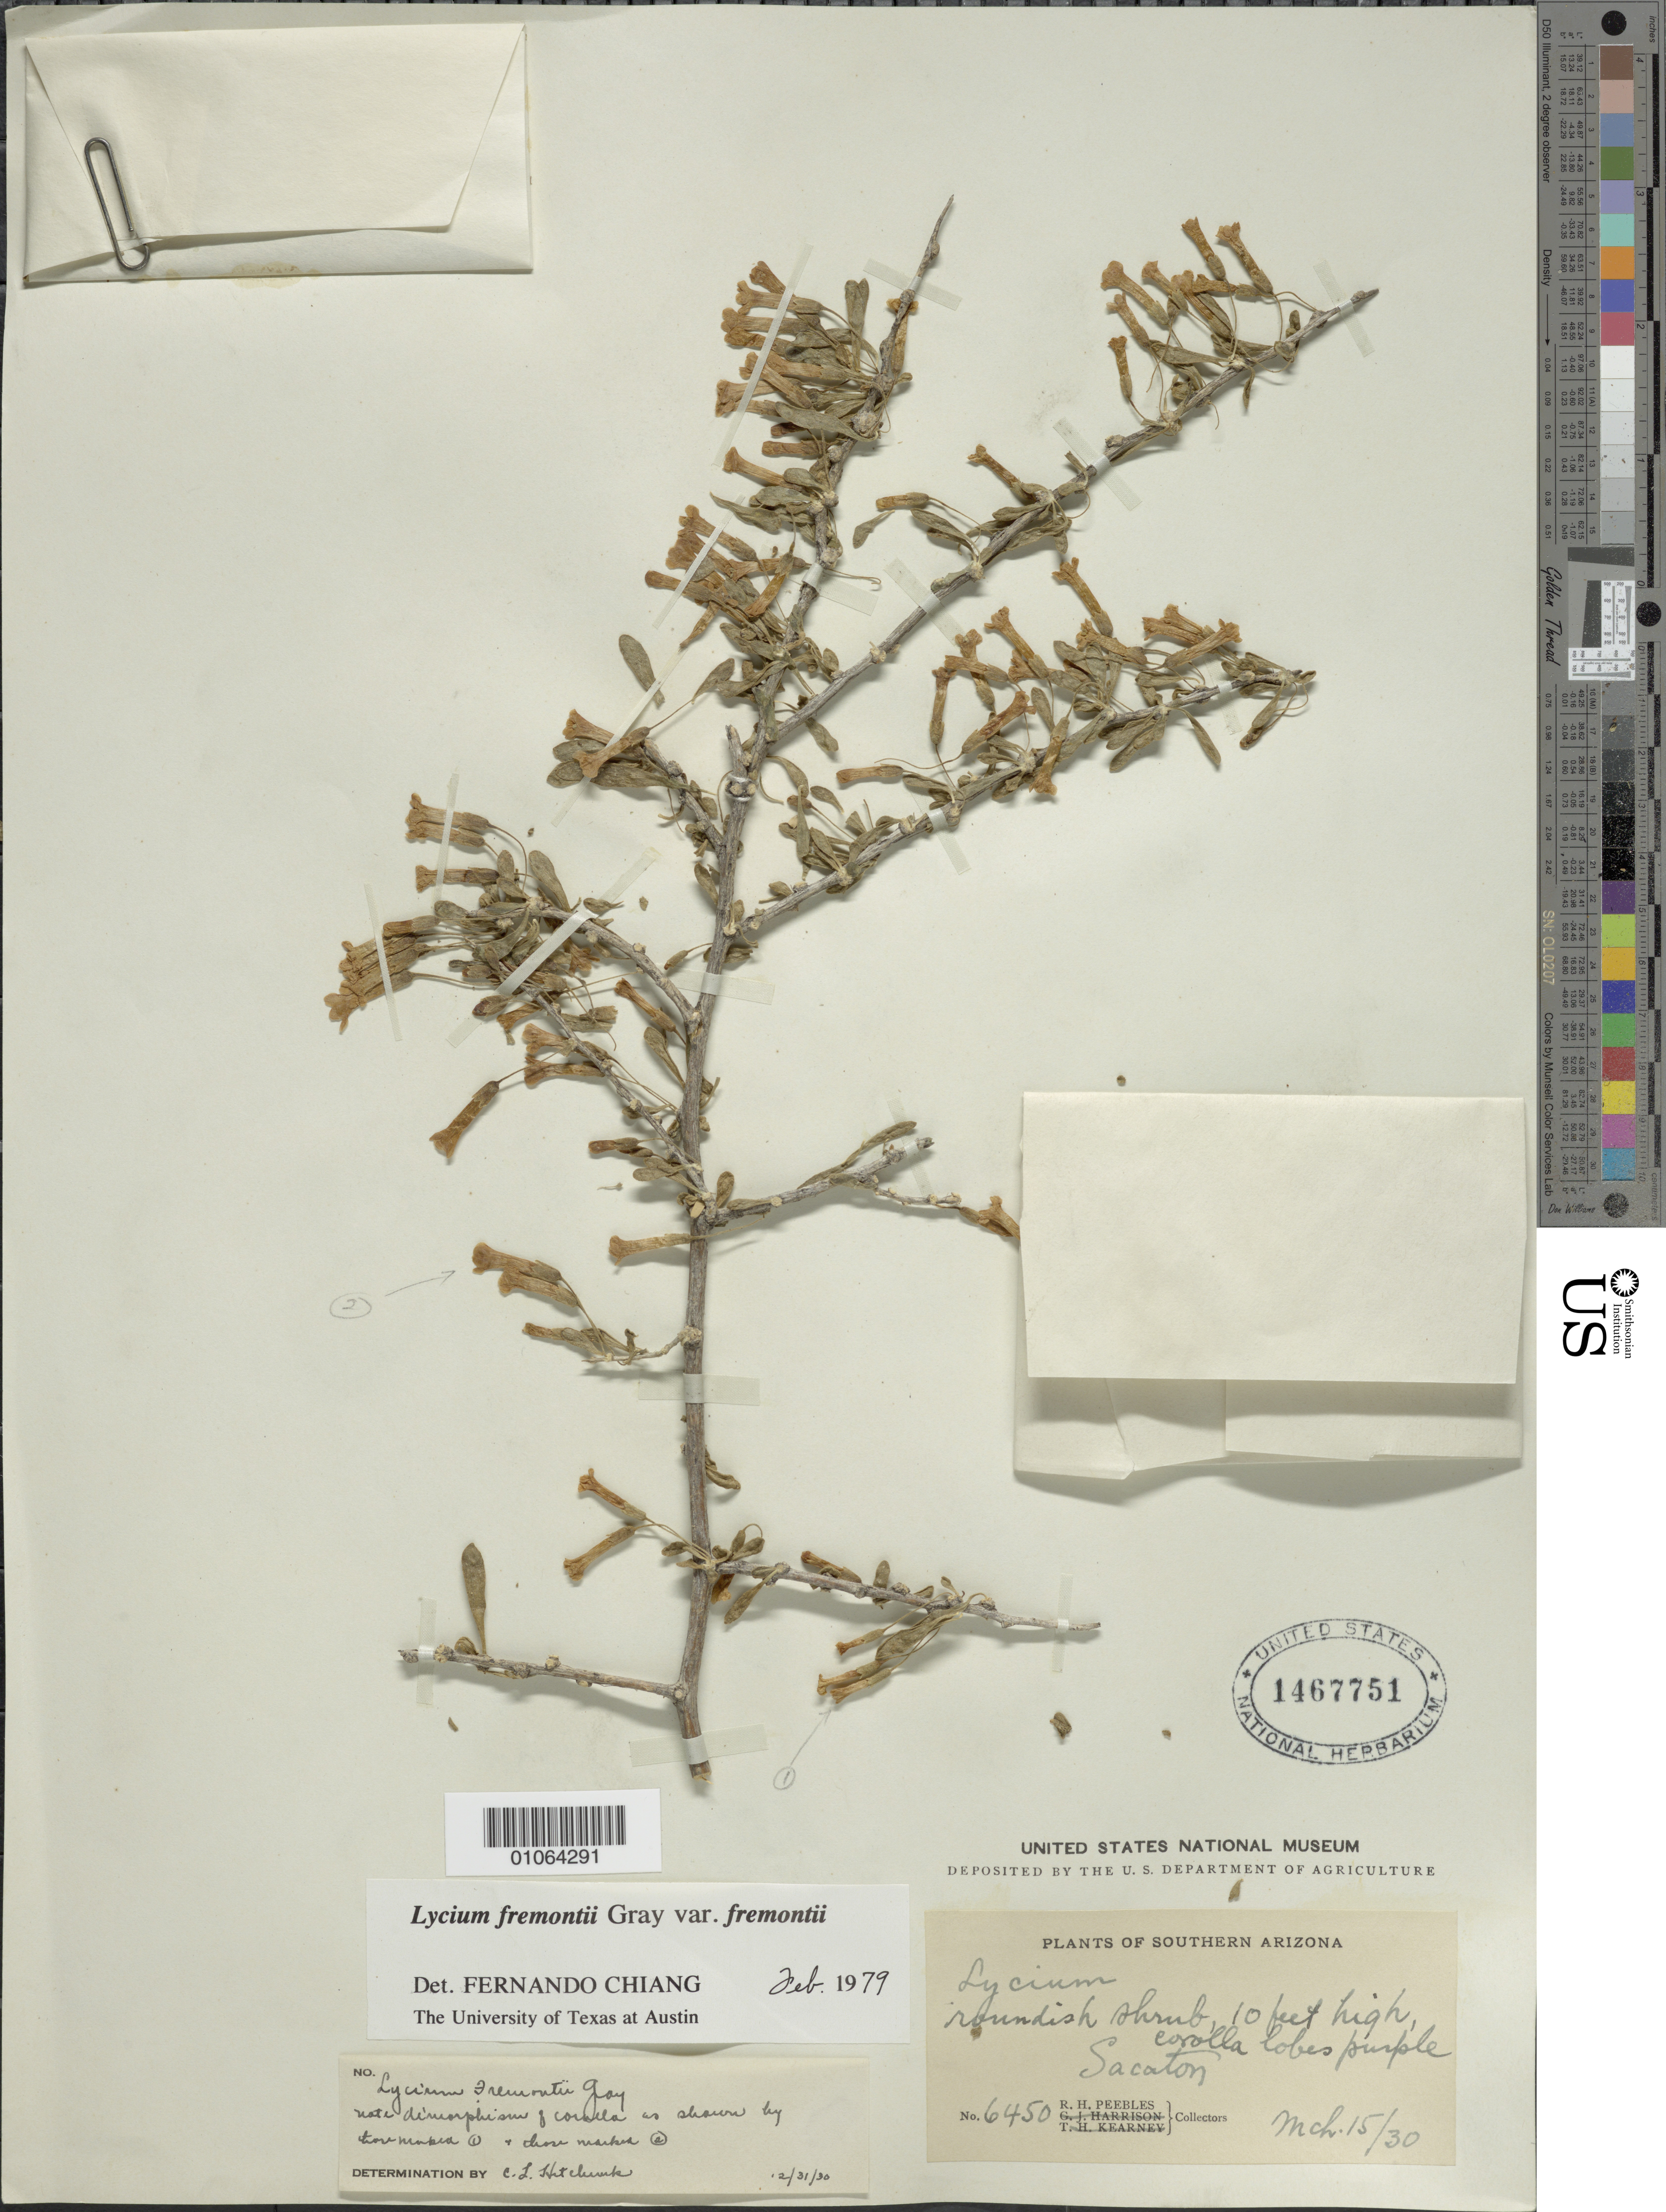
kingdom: Plantae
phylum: Tracheophyta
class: Magnoliopsida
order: Solanales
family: Solanaceae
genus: Lycium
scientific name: Lycium fremontii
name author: A. Gray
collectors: R. H. Peebles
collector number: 6450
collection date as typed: Transcribed d/m/y: 15/3/30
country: United States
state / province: Arizona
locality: Southern Arizona, Sacaton.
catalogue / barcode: US 1467751